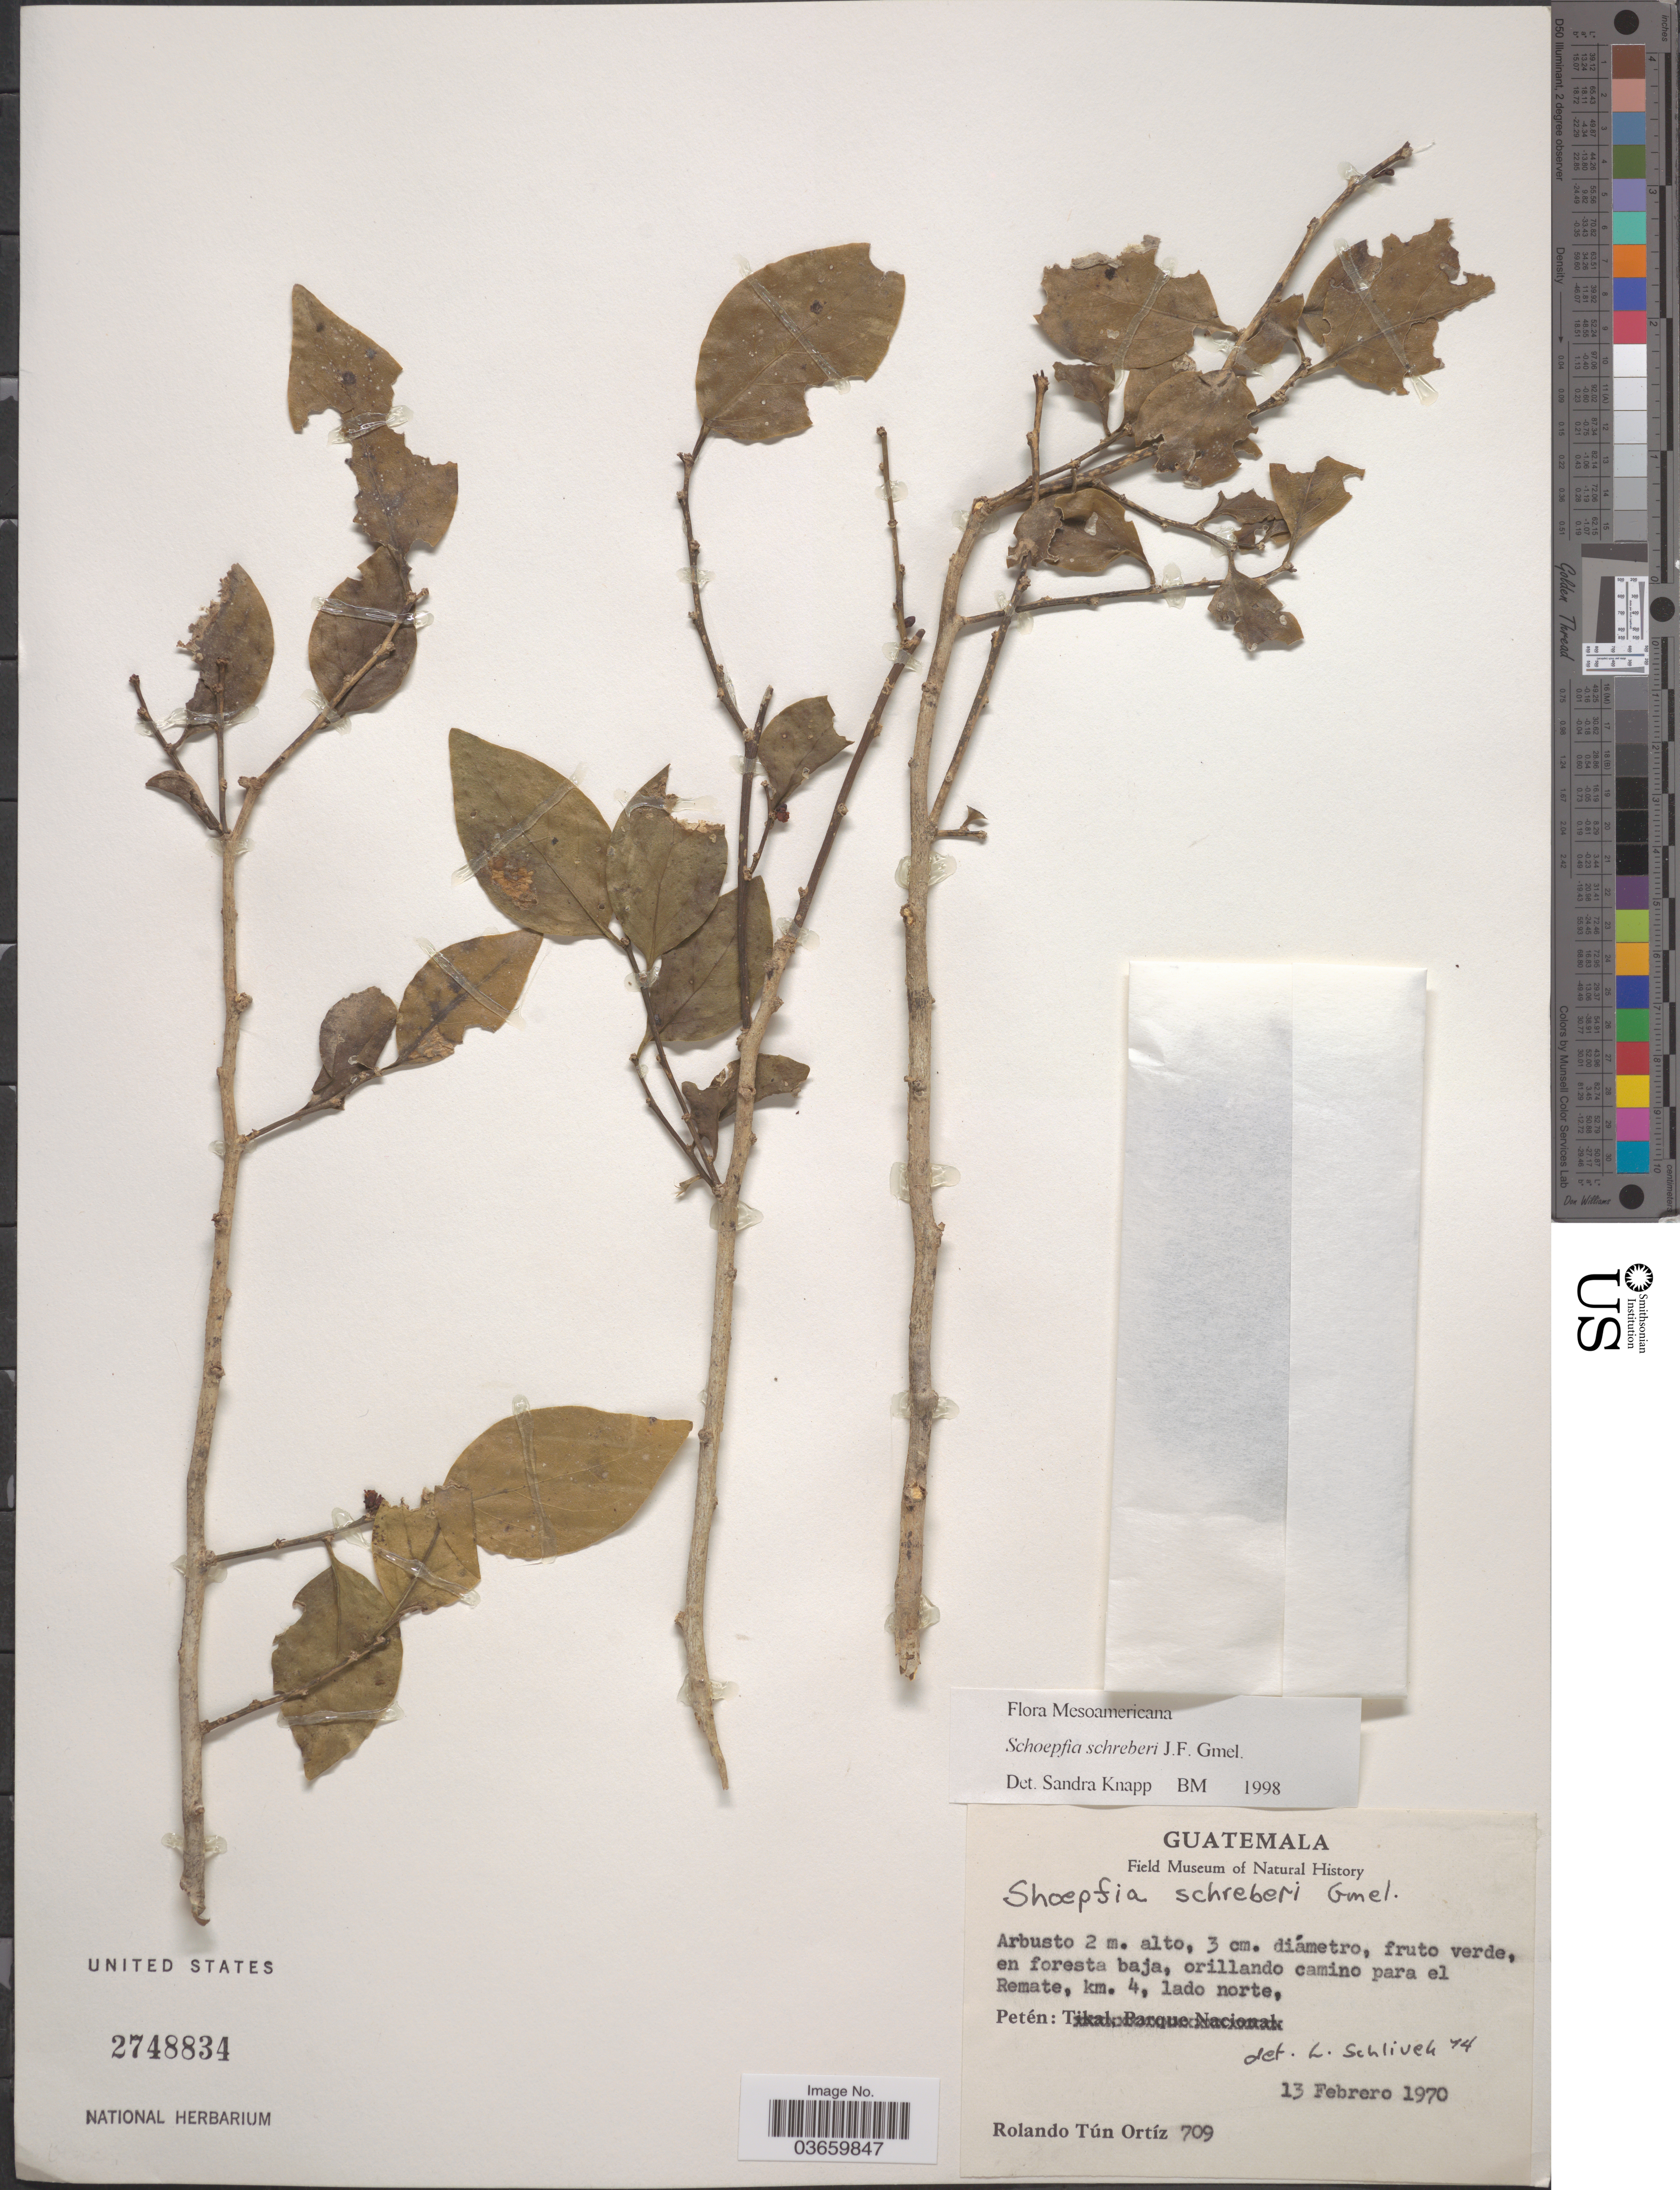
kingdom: Plantae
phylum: Tracheophyta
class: Magnoliopsida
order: Santalales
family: Schoepfiaceae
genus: Schoepfia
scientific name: Schoepfia schreberi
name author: J.F. Gmel.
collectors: R. T. Ortíz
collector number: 709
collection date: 1970-02-13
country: Guatemala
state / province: El Petén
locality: Orillando camino para el Remate, km. 4, lado norte. Petén.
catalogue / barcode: US 2748834